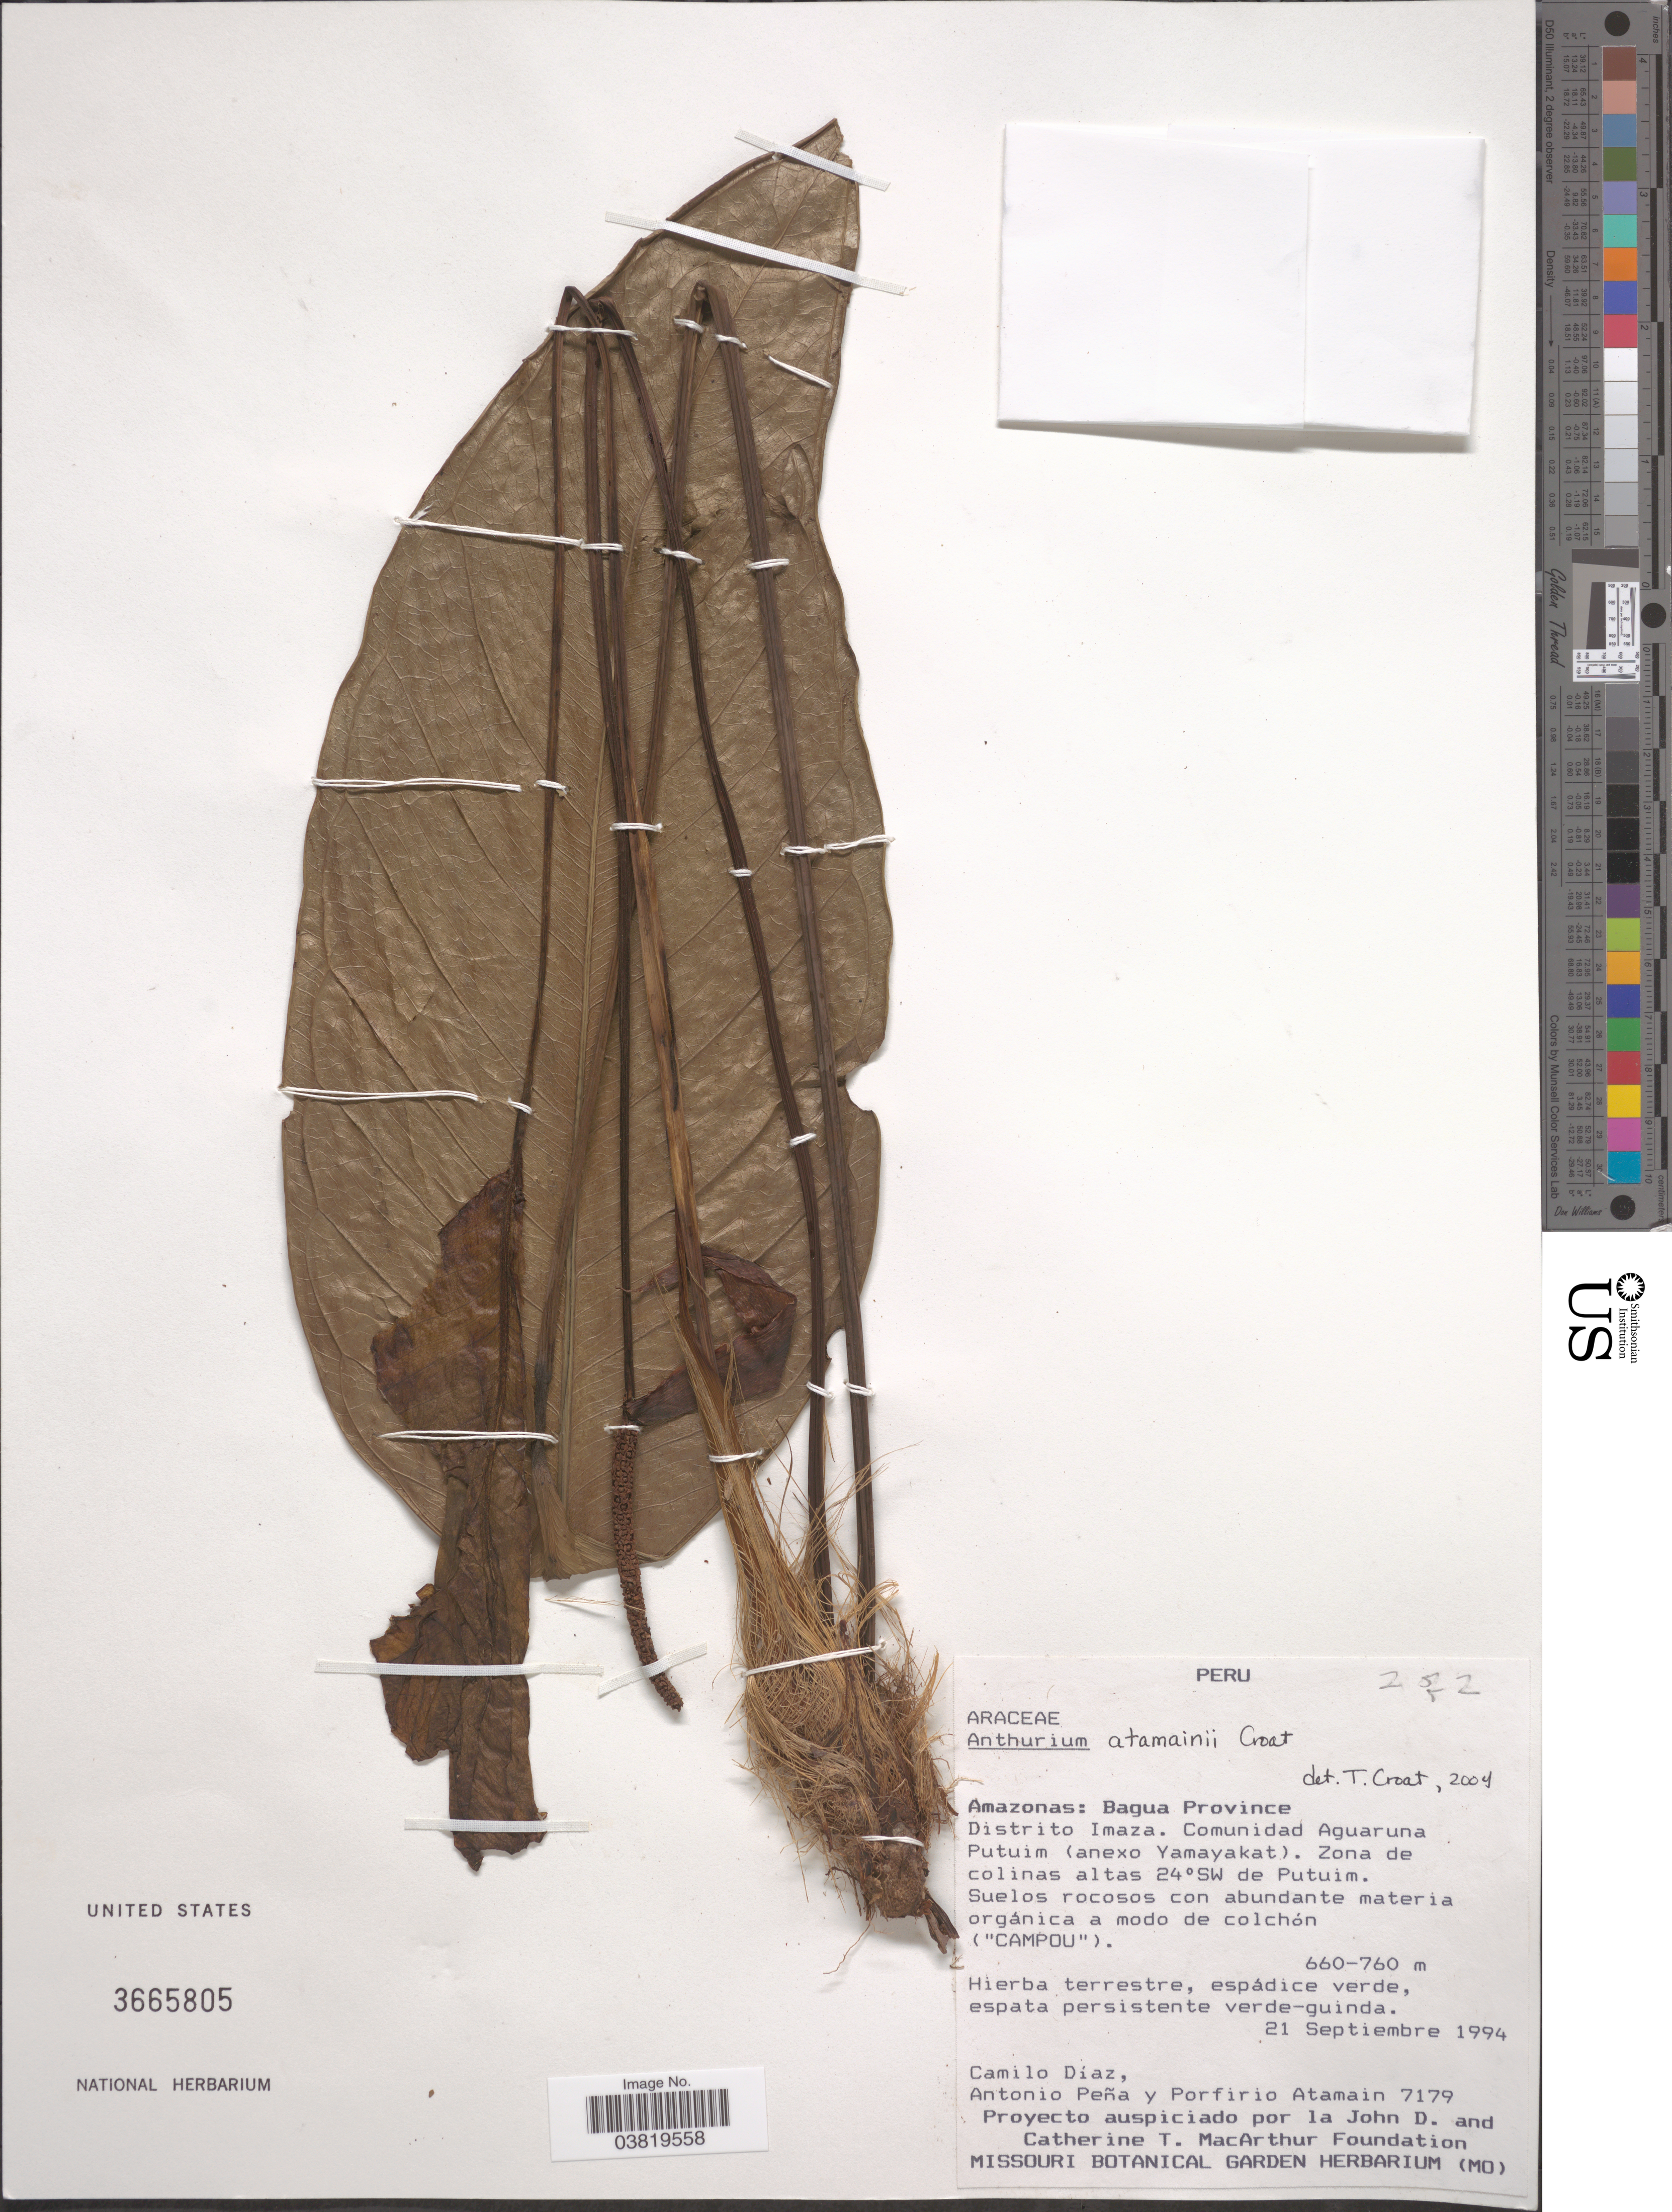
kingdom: Plantae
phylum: Tracheophyta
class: Liliopsida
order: Alismatales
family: Araceae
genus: Anthurium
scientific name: Anthurium atamainii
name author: Croat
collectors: C. Díaz, A. Pena & P. Atamain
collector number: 7179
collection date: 1994-09-21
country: Peru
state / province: Amazonas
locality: Bagua Province. Distrito Imaza. Comunidad Aguaruna Putuim (anexo Yamayakat). Zona de colinas altas 24° SW de Putuim.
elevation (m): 660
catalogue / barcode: US 3665805